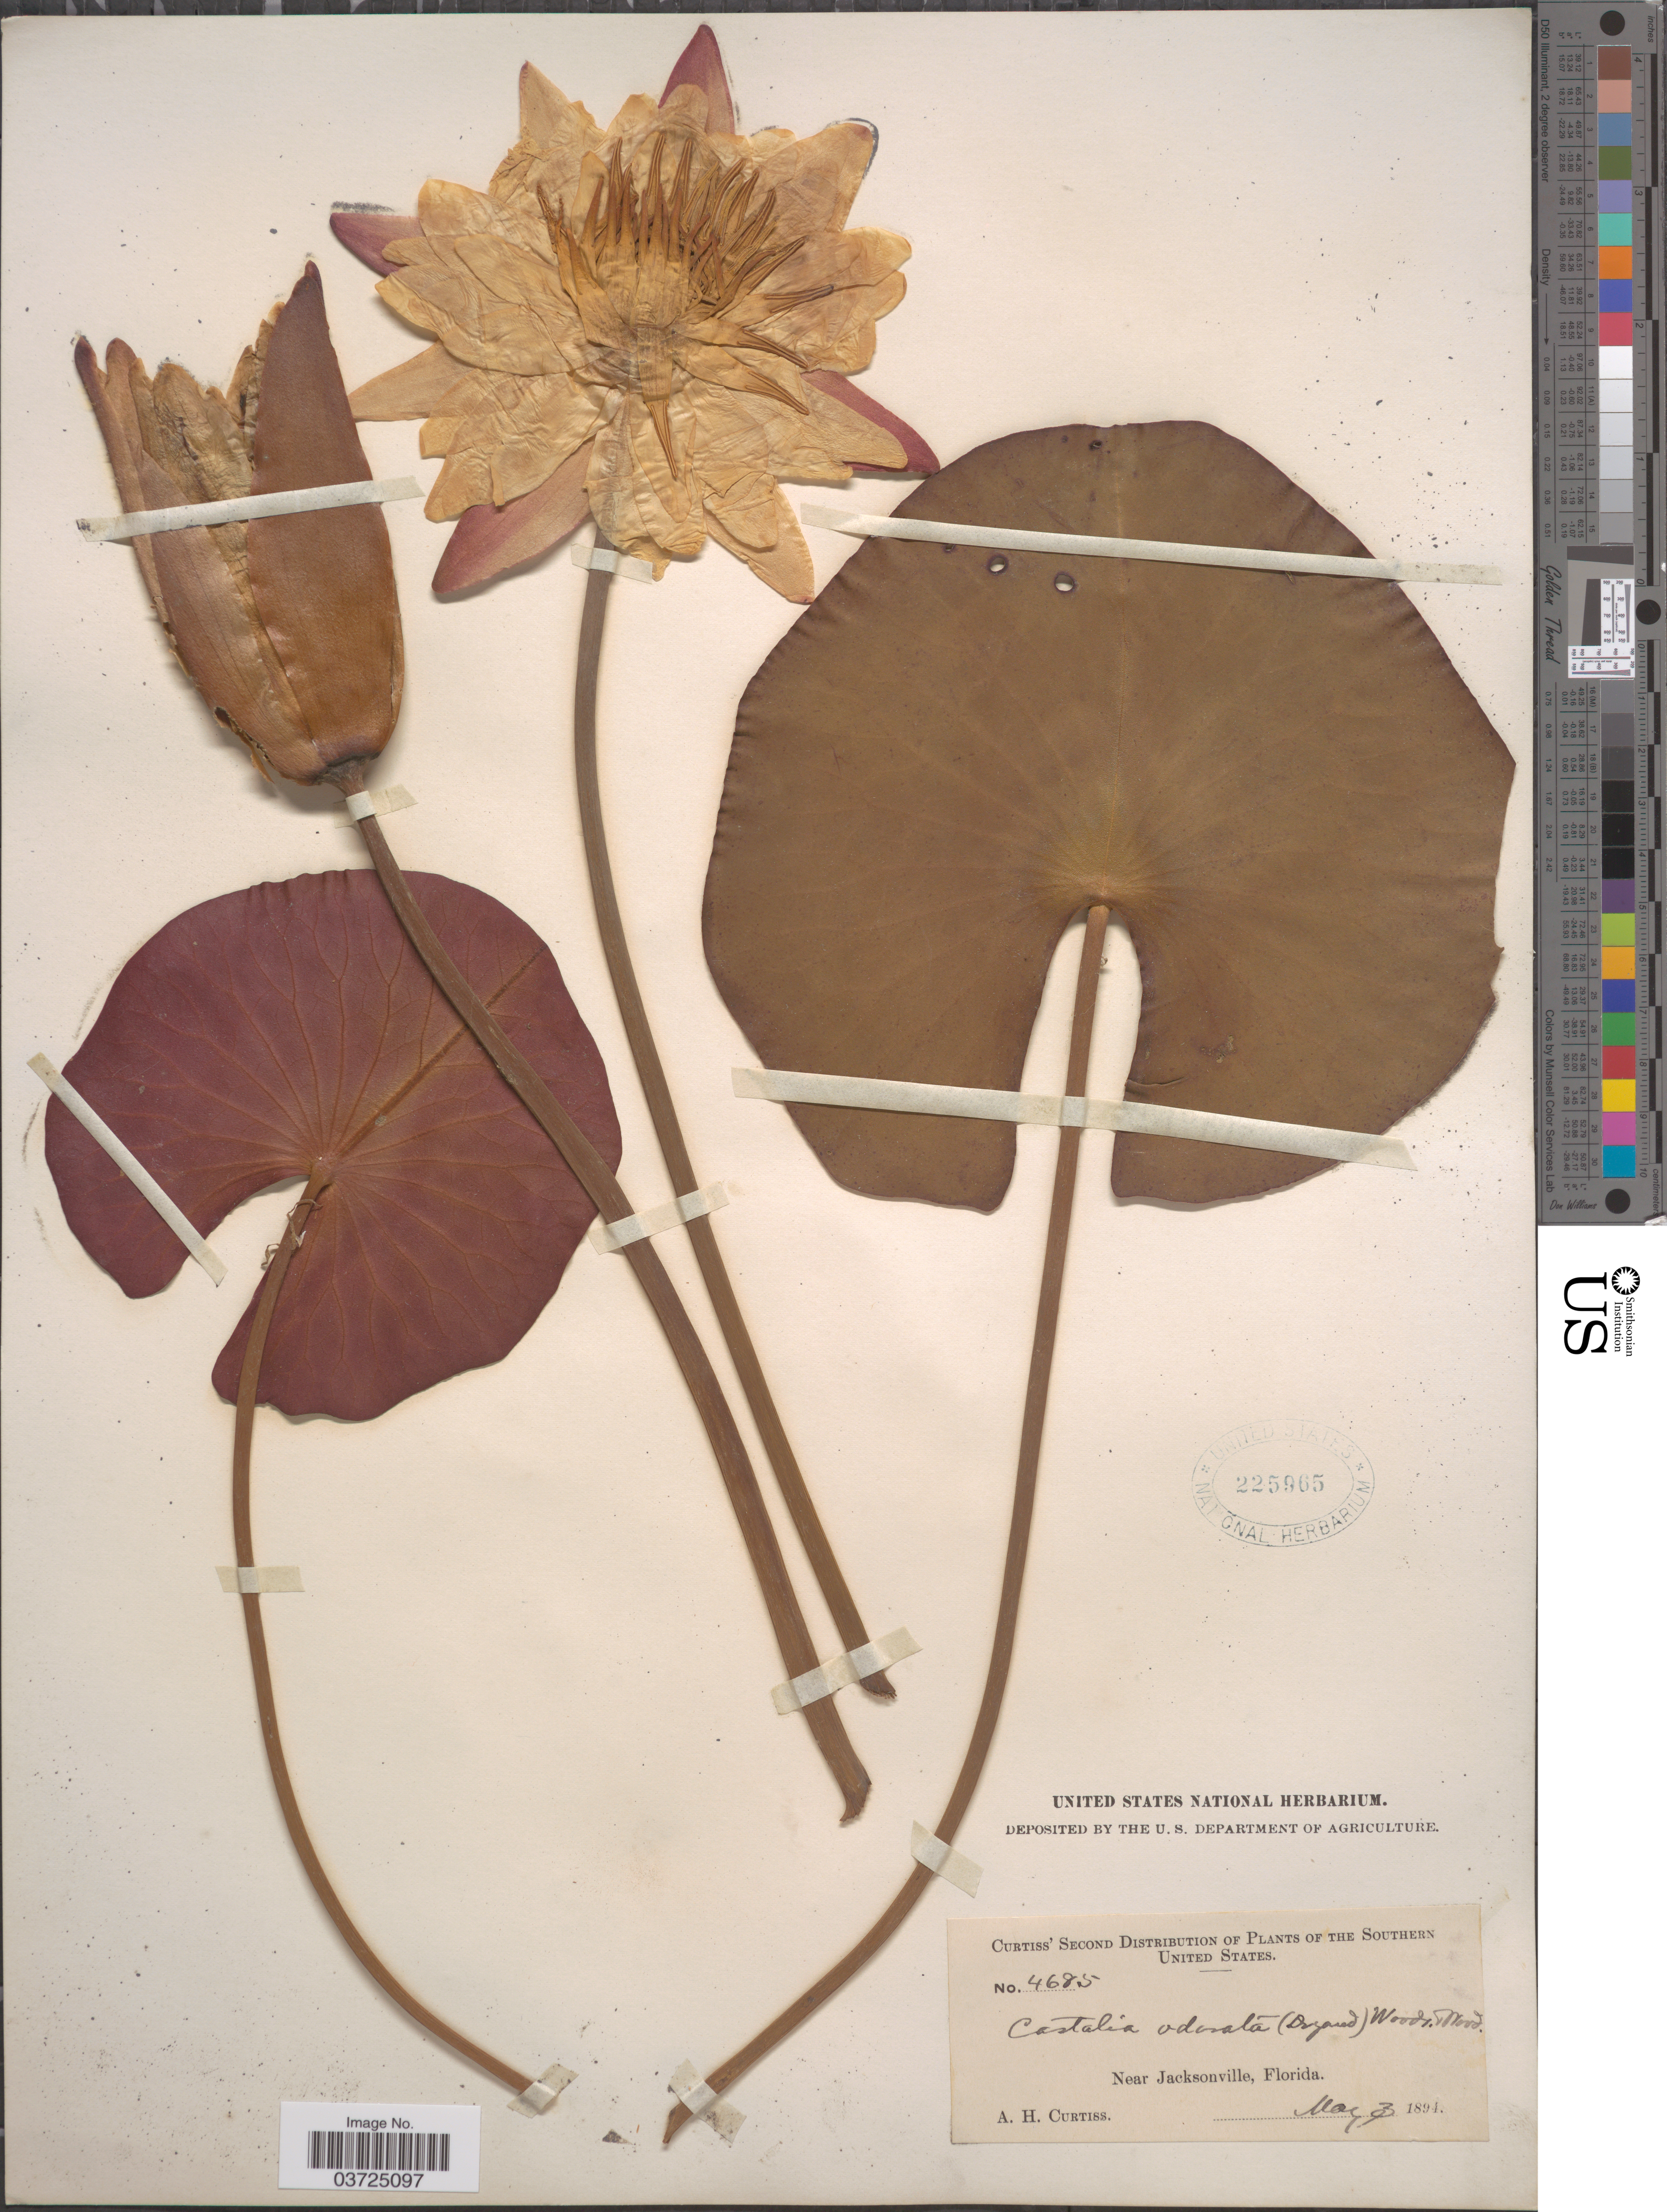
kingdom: Plantae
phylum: Tracheophyta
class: Magnoliopsida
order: Nymphaeales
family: Nymphaeaceae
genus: Nymphaea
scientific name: Nymphaea reniformis Walter, nom. rejic.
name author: Walter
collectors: A. Curtis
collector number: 4685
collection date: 1894-05-03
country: United States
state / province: Florida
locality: The Southern United States. Near Jacksonville.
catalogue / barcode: US 225965